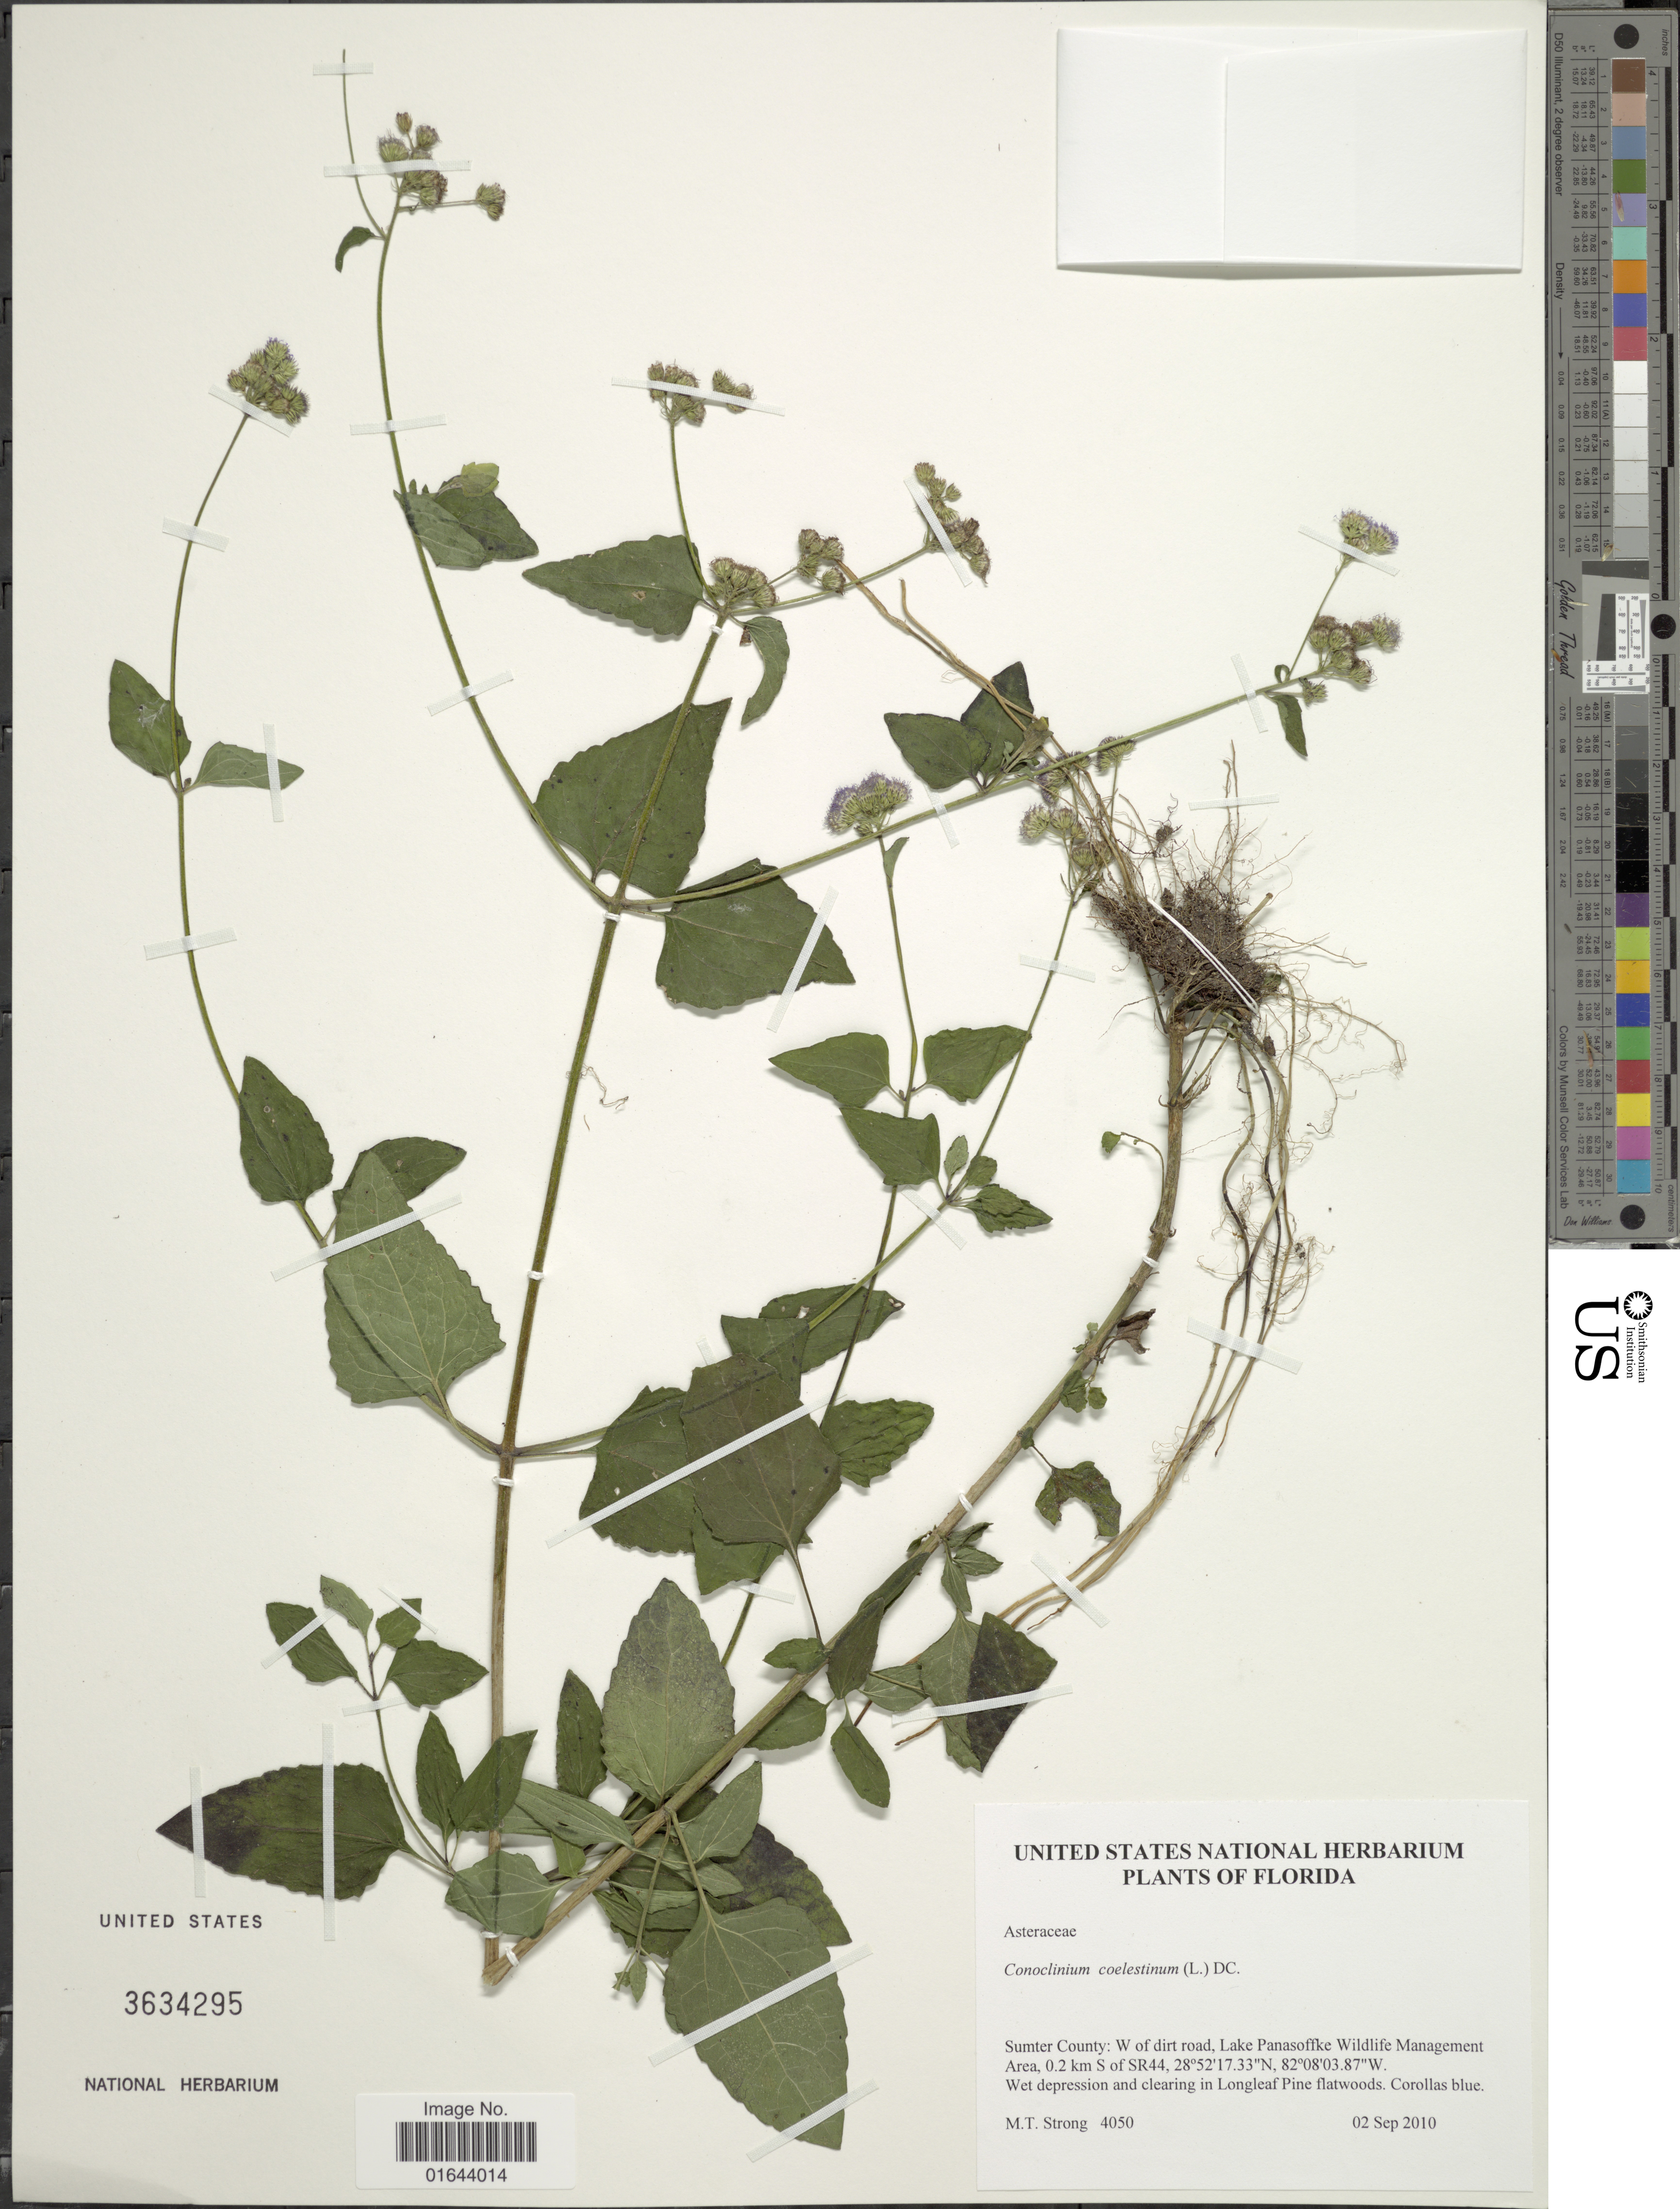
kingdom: Plantae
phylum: Tracheophyta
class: Magnoliopsida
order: Asterales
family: Asteraceae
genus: Conoclinium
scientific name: Conoclinium coelestinum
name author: (L.) DC.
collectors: M. T. Strong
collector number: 4050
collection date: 2010-09-02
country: United States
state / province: Florida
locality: Sumter County: W of dirt road, Lake Panasoffke Wildlife Management Area, 0.2 km S of SR44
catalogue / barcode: US 3634295